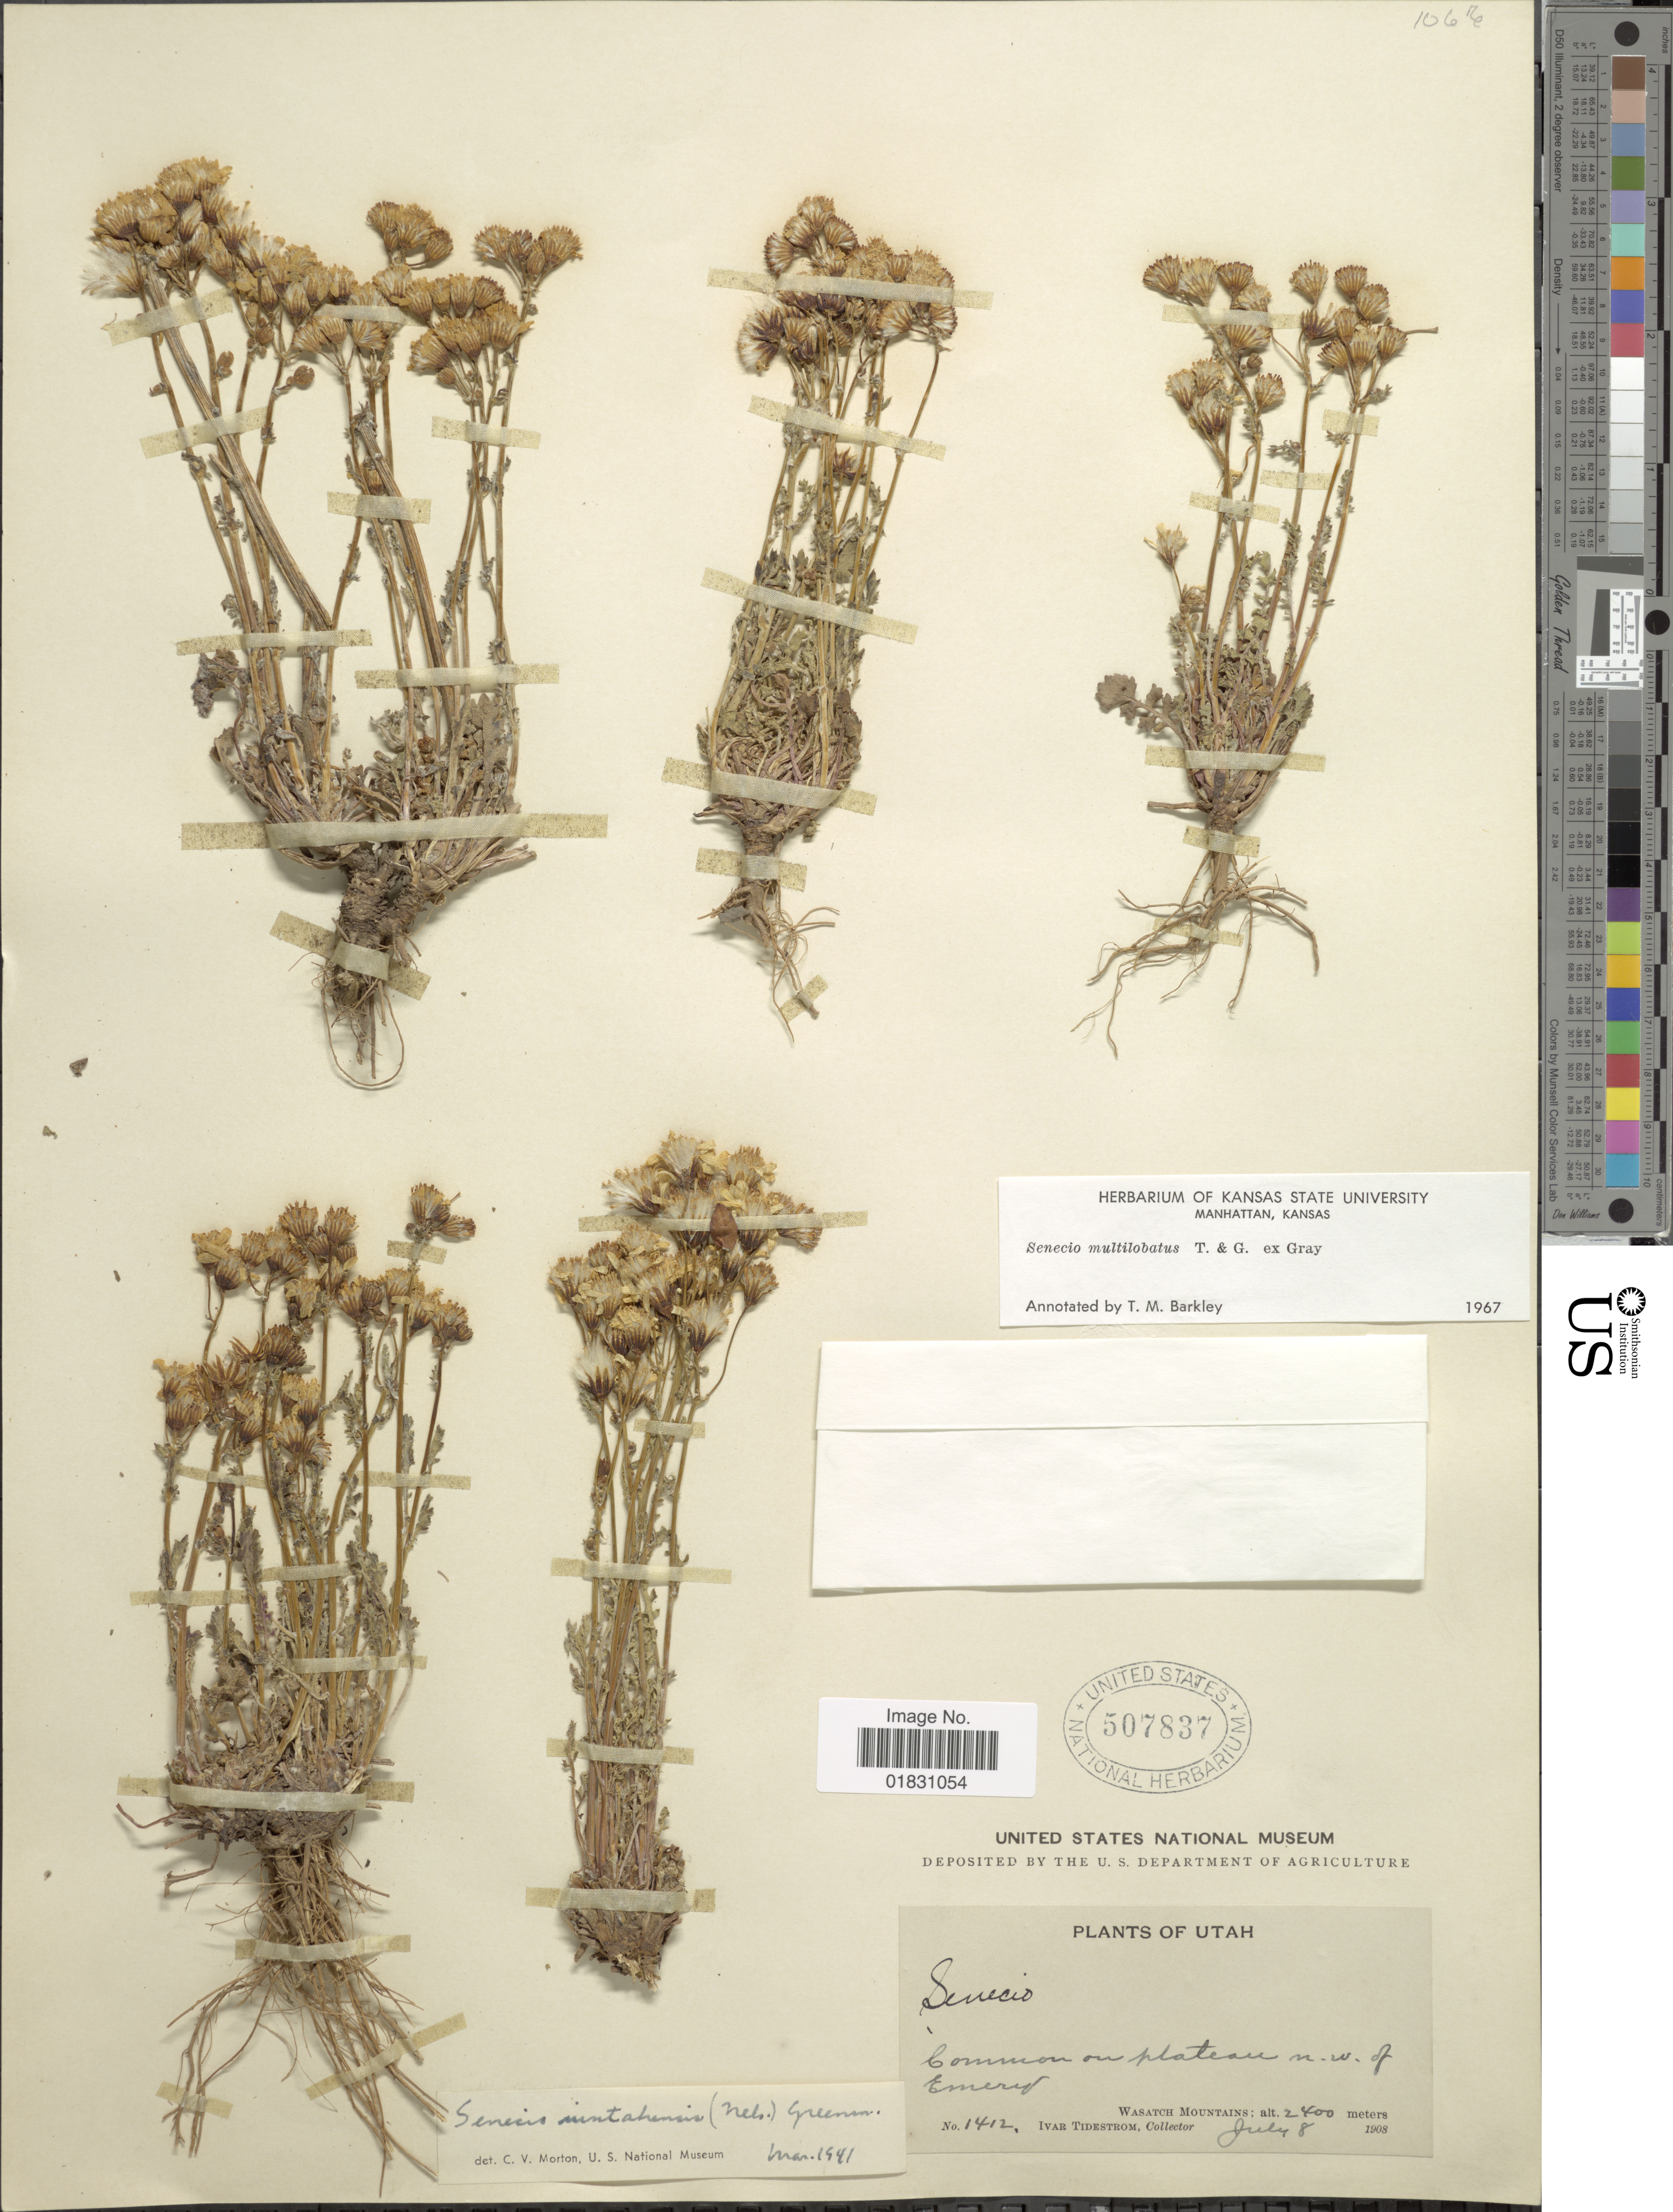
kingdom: Plantae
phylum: Tracheophyta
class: Magnoliopsida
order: Asterales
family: Asteraceae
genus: Packera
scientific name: Packera multilobata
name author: (Torr. & A. Gray) W.A. Weber & Á. Löve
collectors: I. F. Tidestrom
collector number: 1412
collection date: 1908-07-08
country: United States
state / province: Utah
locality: Common on plateau n. w. of Emery, Wasatch Mountains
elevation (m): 2400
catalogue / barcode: US 507837